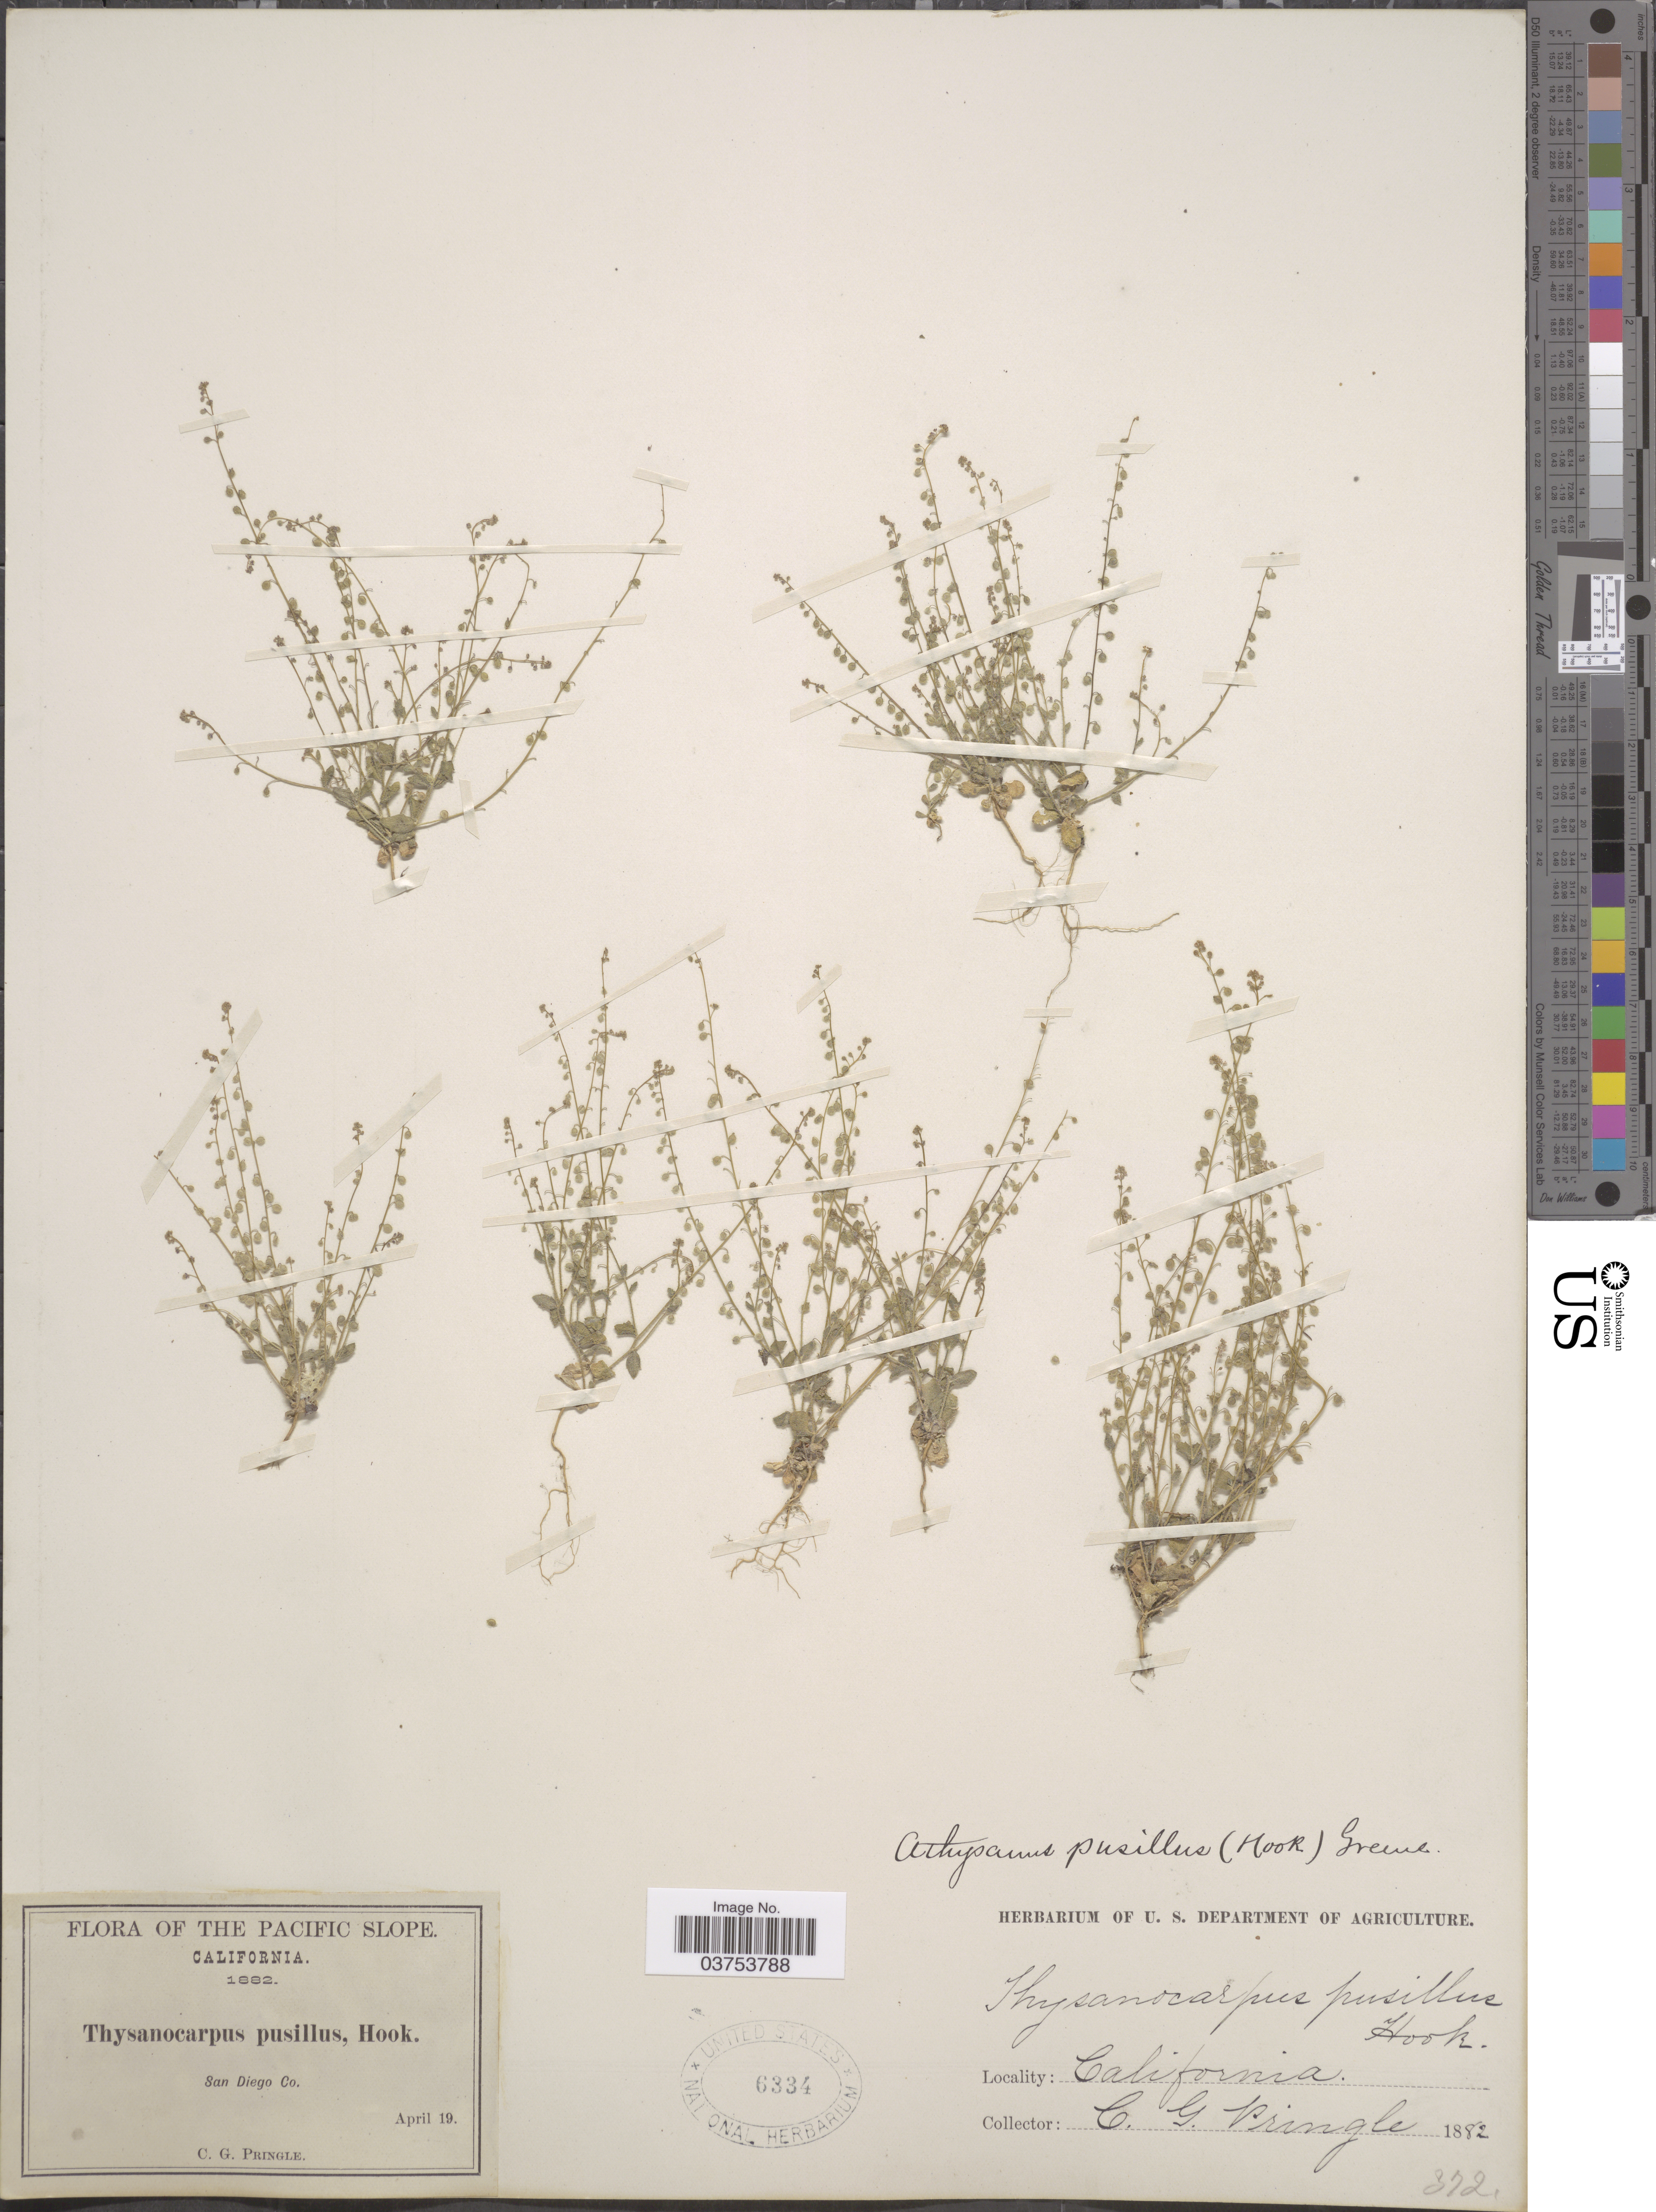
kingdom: Plantae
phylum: Tracheophyta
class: Magnoliopsida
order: Brassicales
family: Brassicaceae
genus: Athysanus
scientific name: Athysanus pusillus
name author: (Hook.) Greene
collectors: C. G. Pringle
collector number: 372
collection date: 1882-04-19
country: United States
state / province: California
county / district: San Diego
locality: The Pacific Slope. San Diego Co.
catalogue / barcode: US 6334